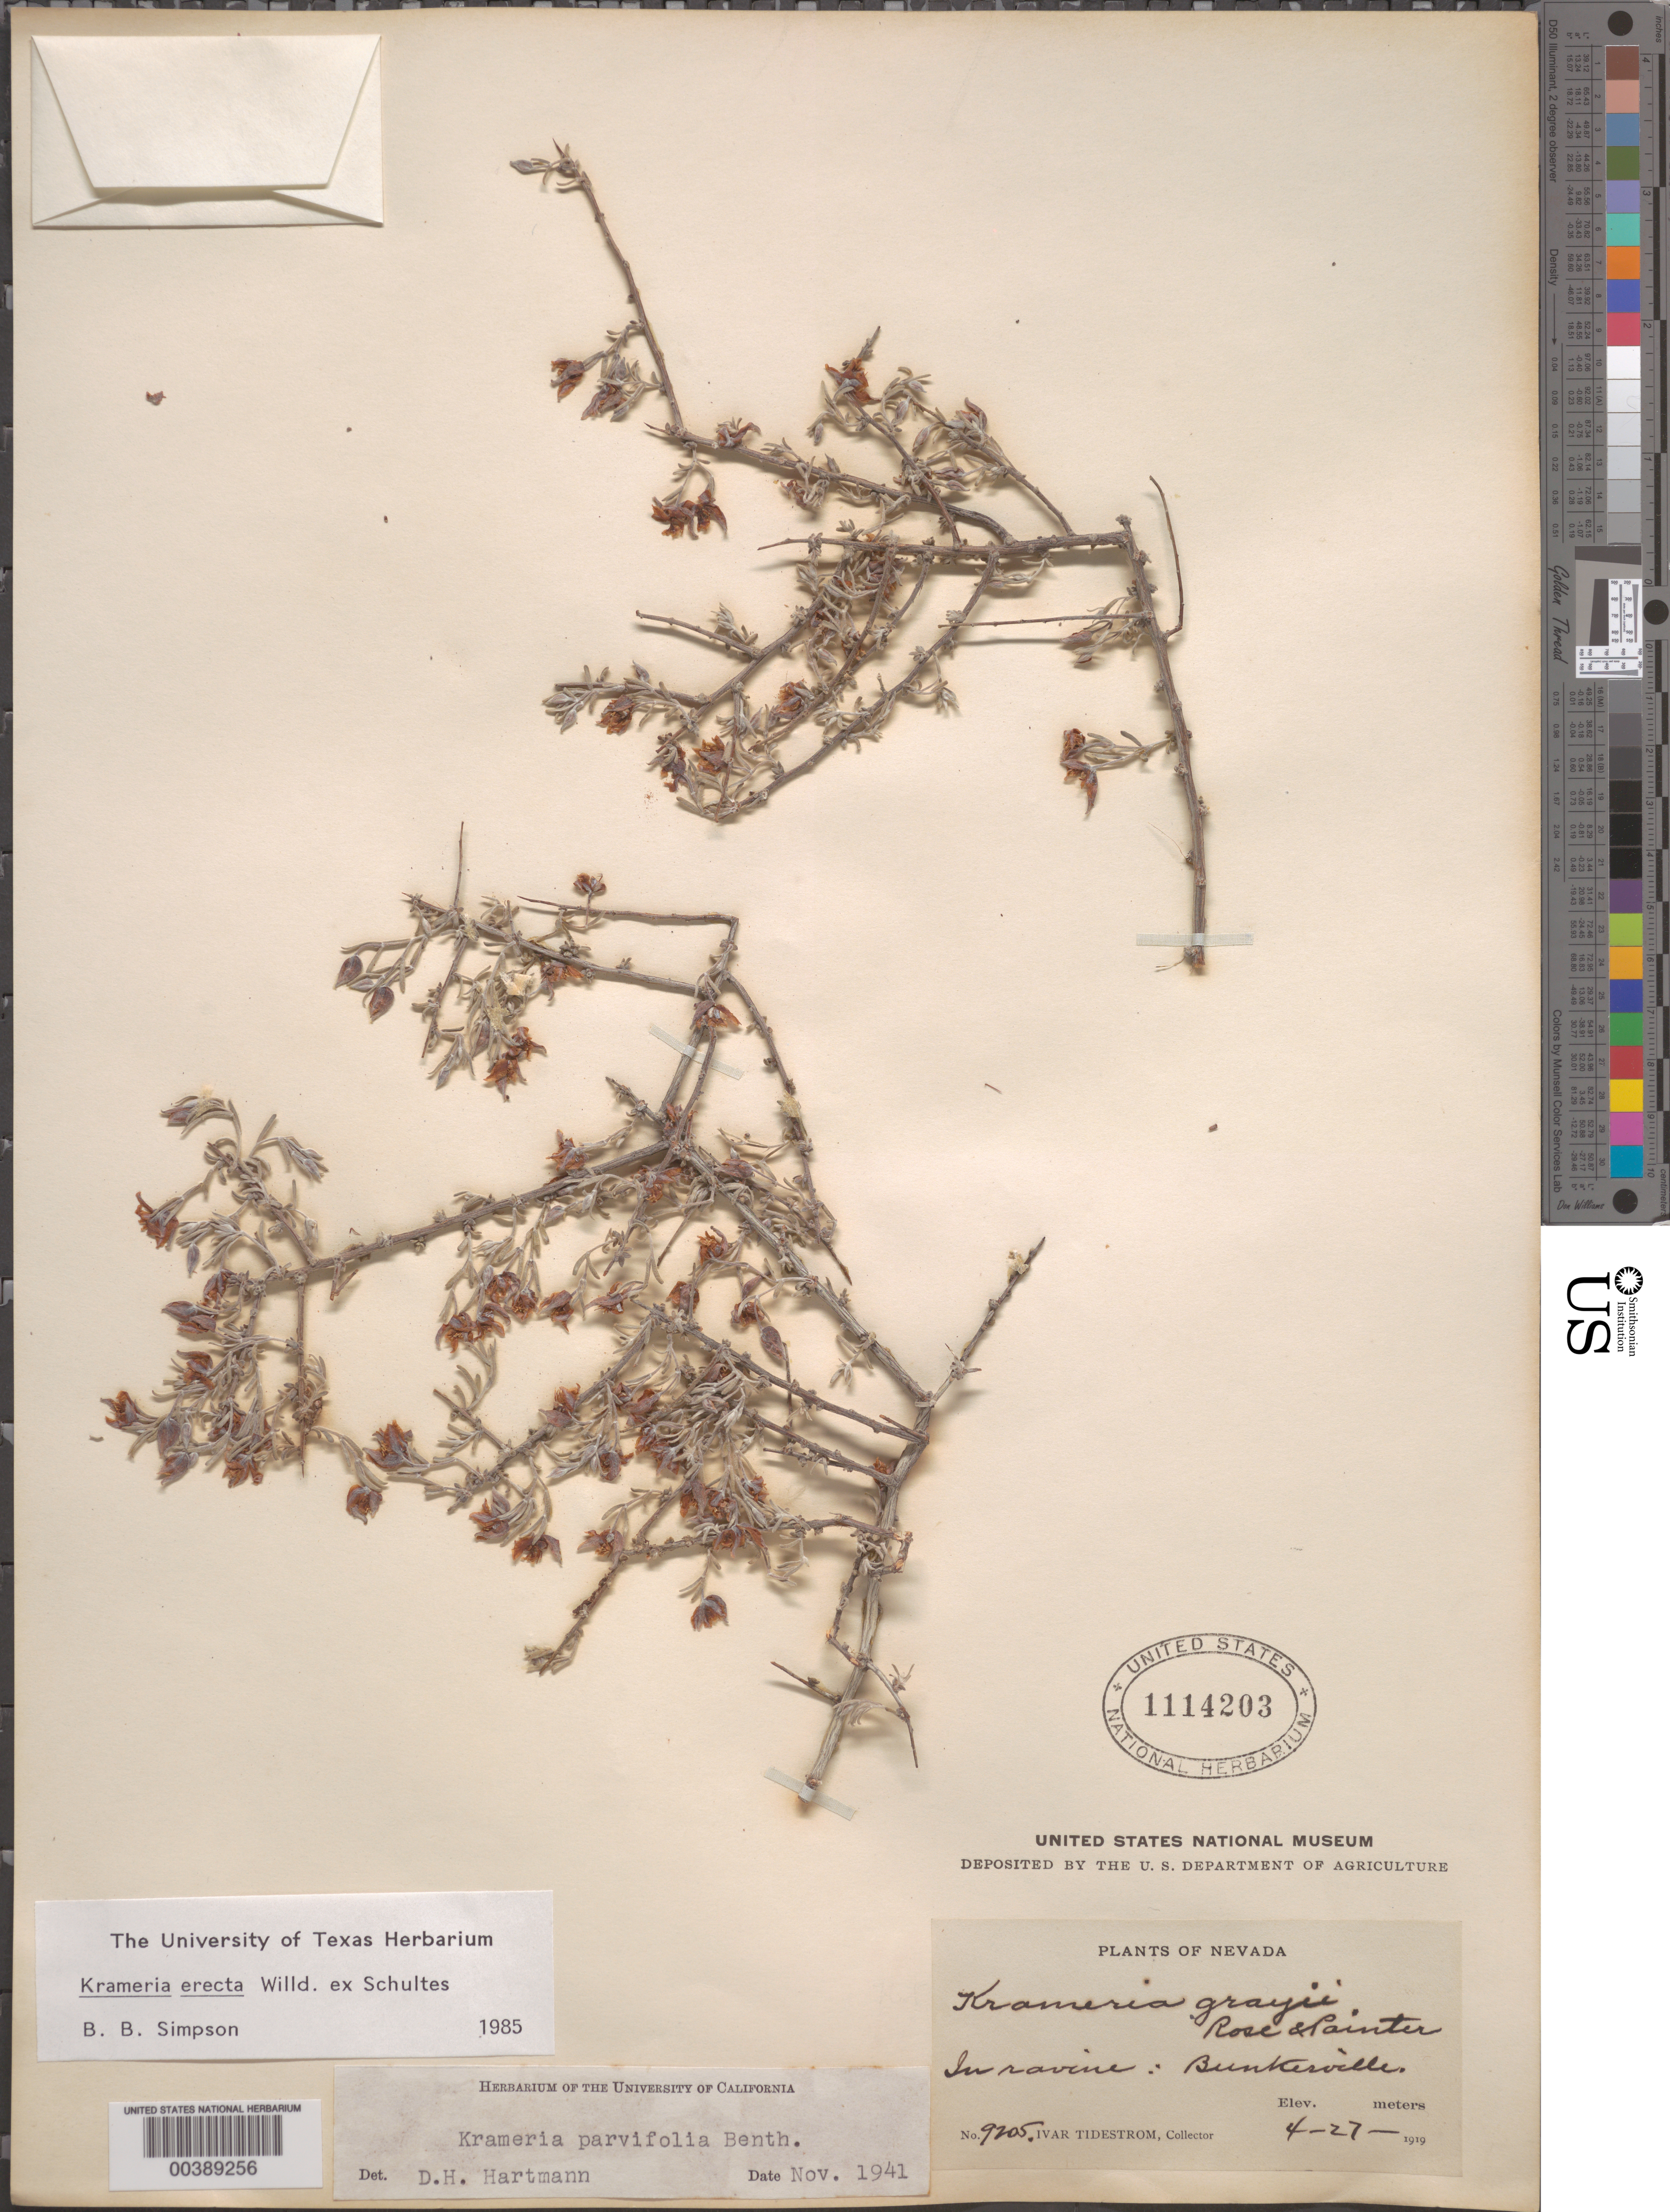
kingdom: Plantae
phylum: Tracheophyta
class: Magnoliopsida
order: Zygophyllales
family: Krameriaceae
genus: Krameria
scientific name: Krameria erecta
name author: Willd. ex Schult.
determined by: Simpson, B. B.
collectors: I. F. Tidestrom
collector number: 9205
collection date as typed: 27 Apr 1919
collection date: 1919-04-27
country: United States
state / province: Nevada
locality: Bunkerville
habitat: In ravine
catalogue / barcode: US 1114203